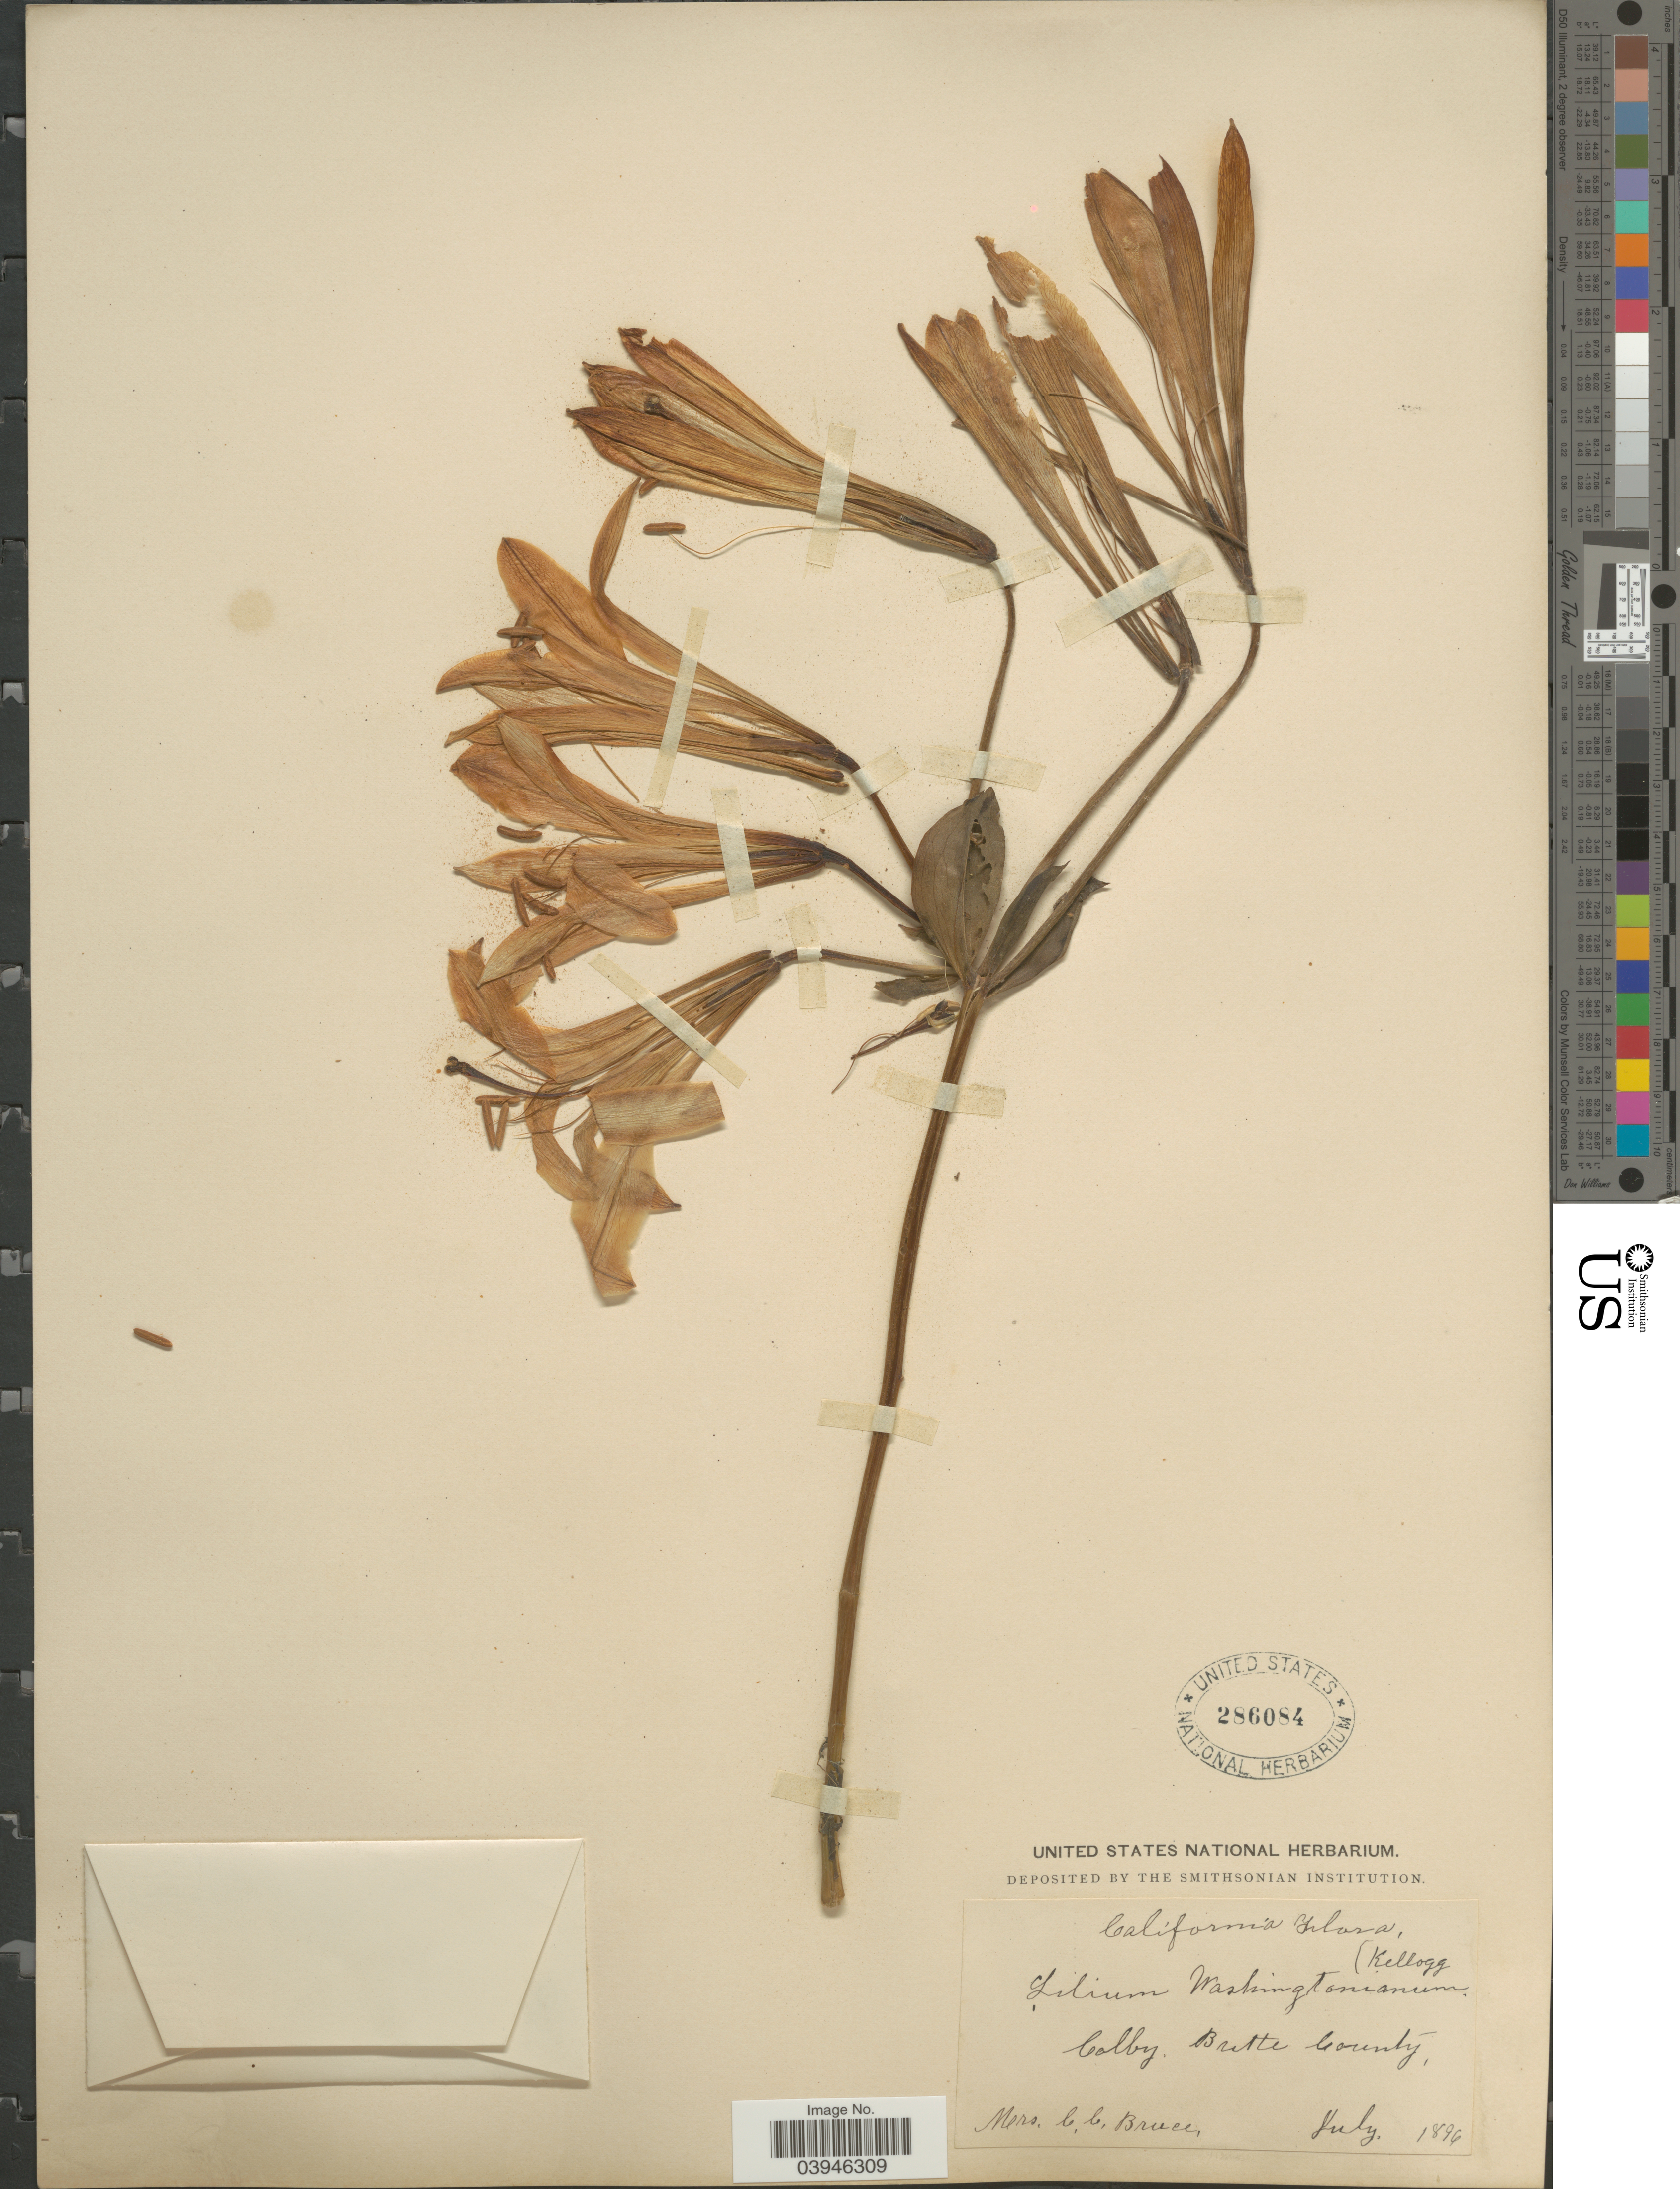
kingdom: Plantae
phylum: Tracheophyta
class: Liliopsida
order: Liliales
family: Liliaceae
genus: Lilium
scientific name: Lilium washingtonianum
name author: Kellogg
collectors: C. Bruce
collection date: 1896-07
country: United States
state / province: California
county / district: Butte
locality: Colby. Butte County.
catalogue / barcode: US 286084